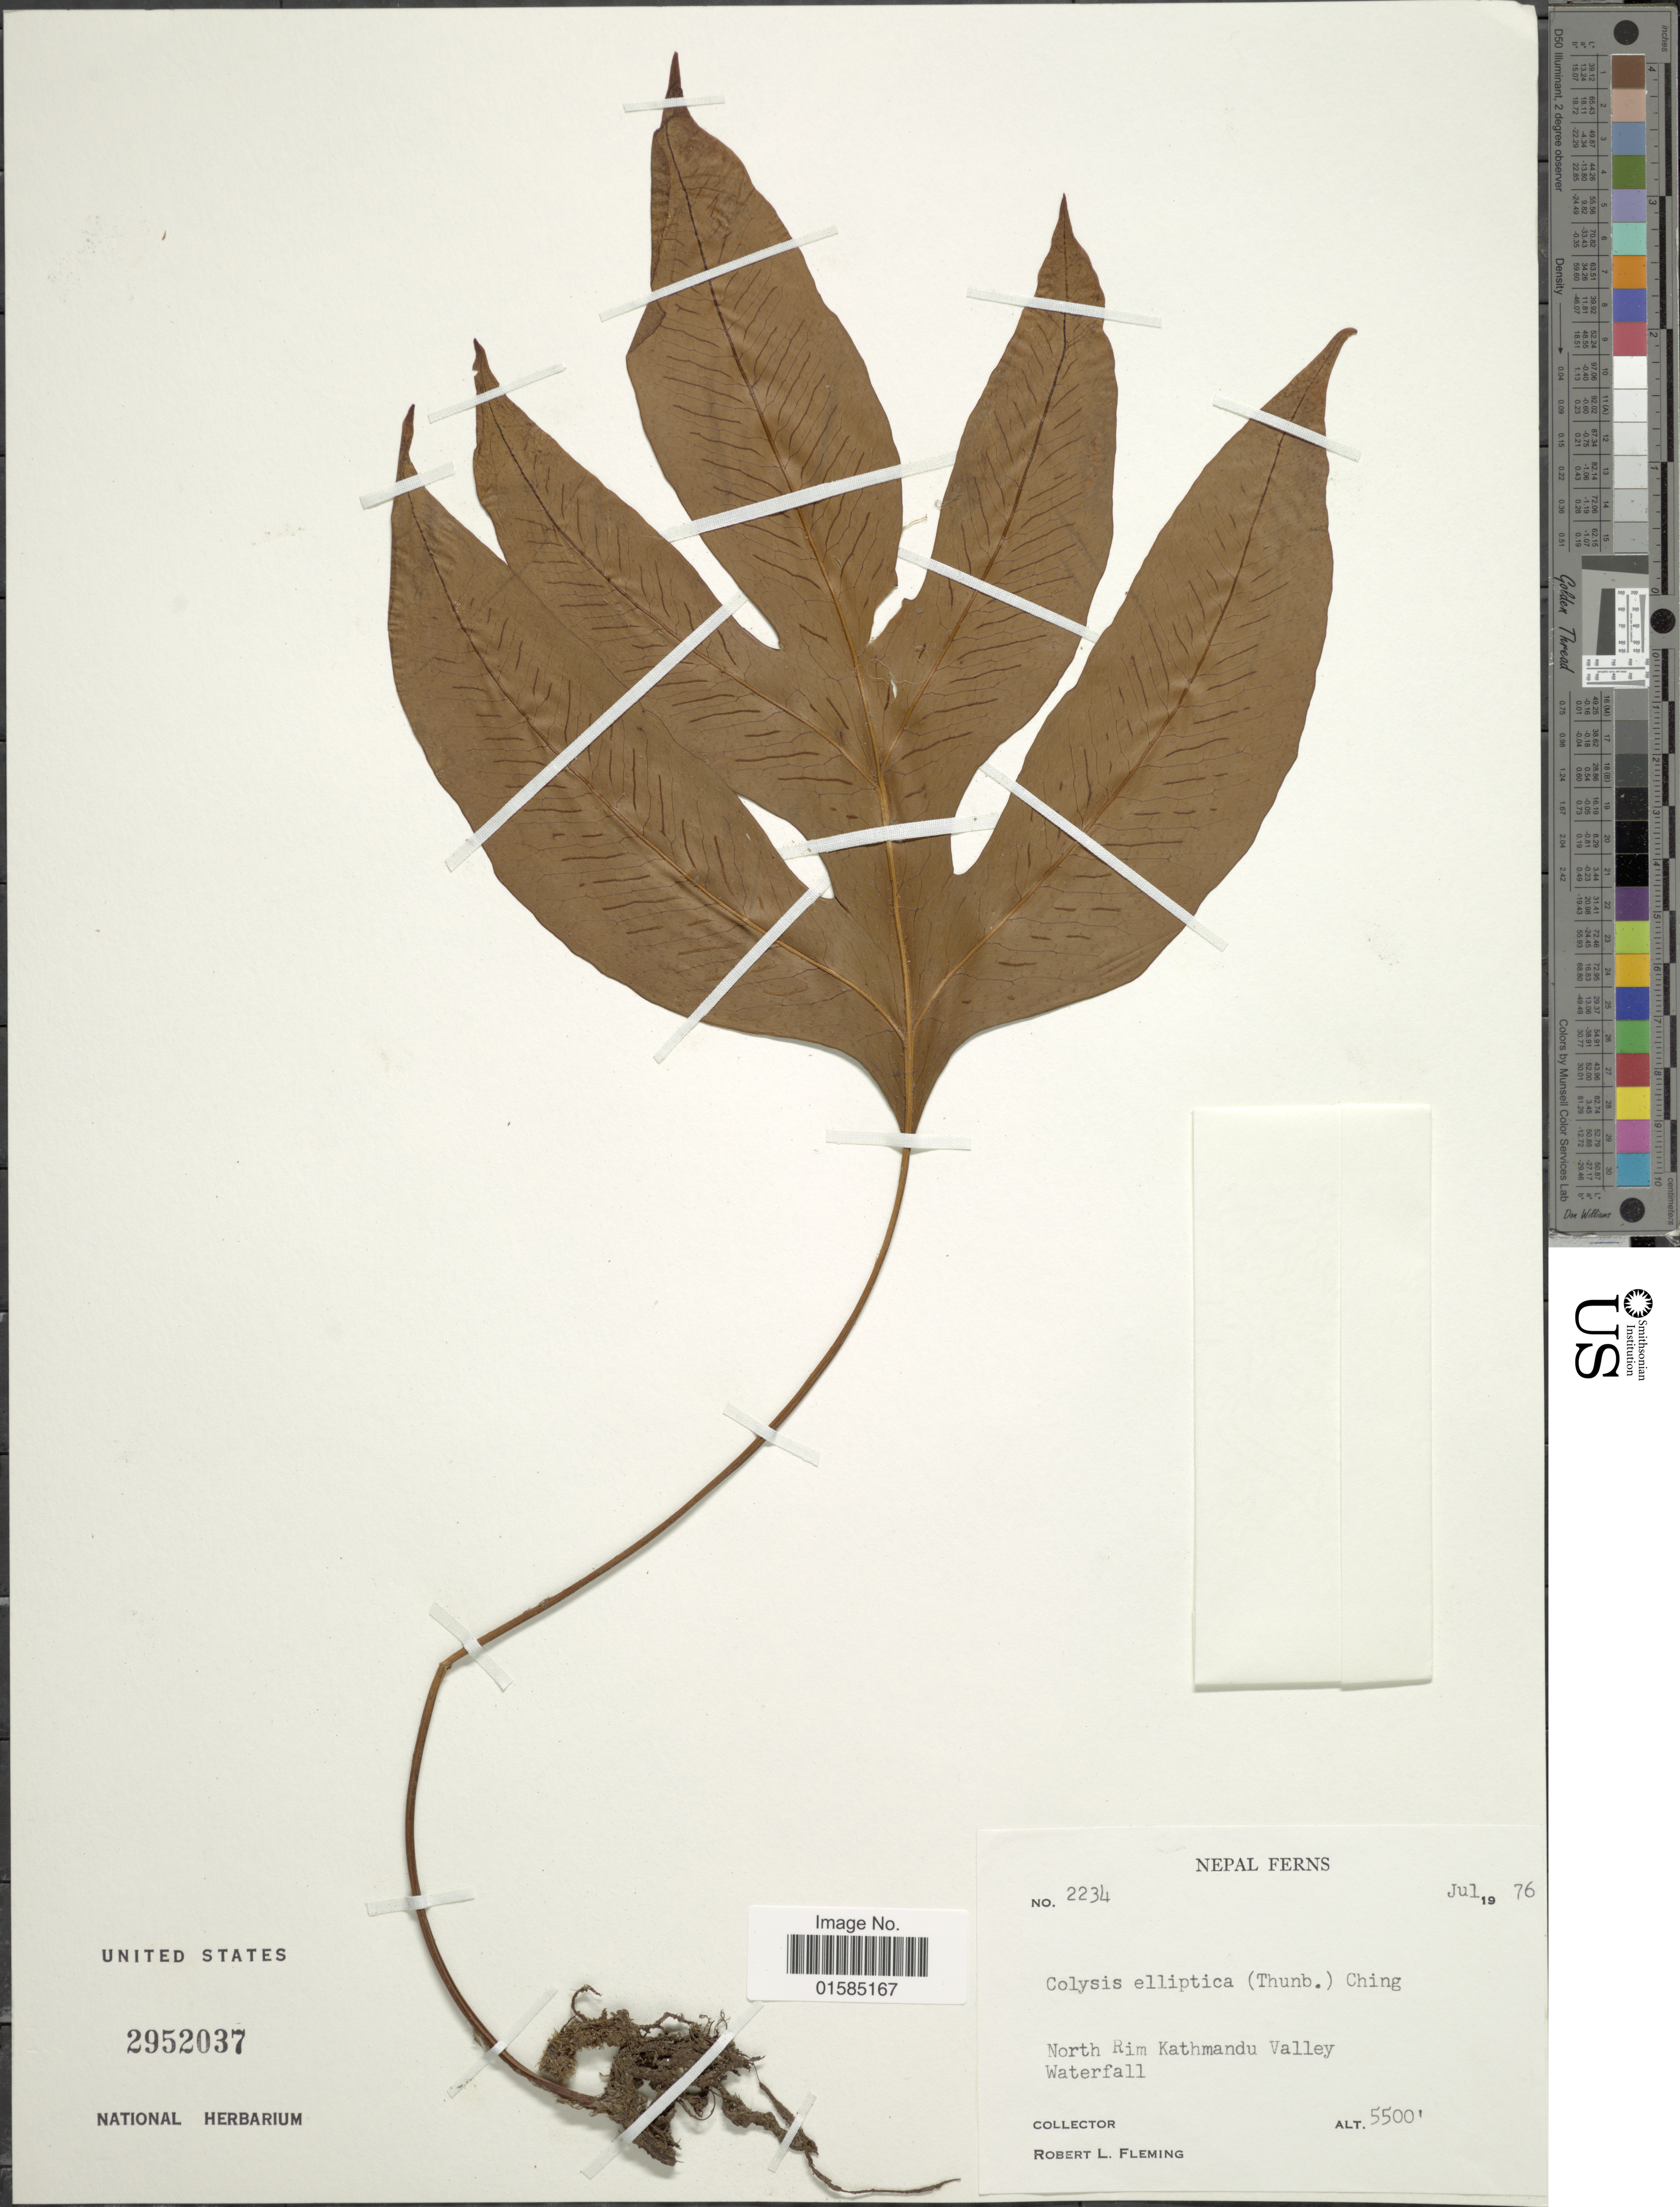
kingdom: Plantae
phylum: Tracheophyta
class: Polypodiopsida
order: Polypodiales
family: Polypodiaceae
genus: Leptochilus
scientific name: Leptochilus ellipticus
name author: (Thunb.) Noot.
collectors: R. Fleming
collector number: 2234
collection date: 1976-07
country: Nepal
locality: Nepal, North Rim Kathmandu Valley Waterfall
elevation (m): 1676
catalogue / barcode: US 2952037